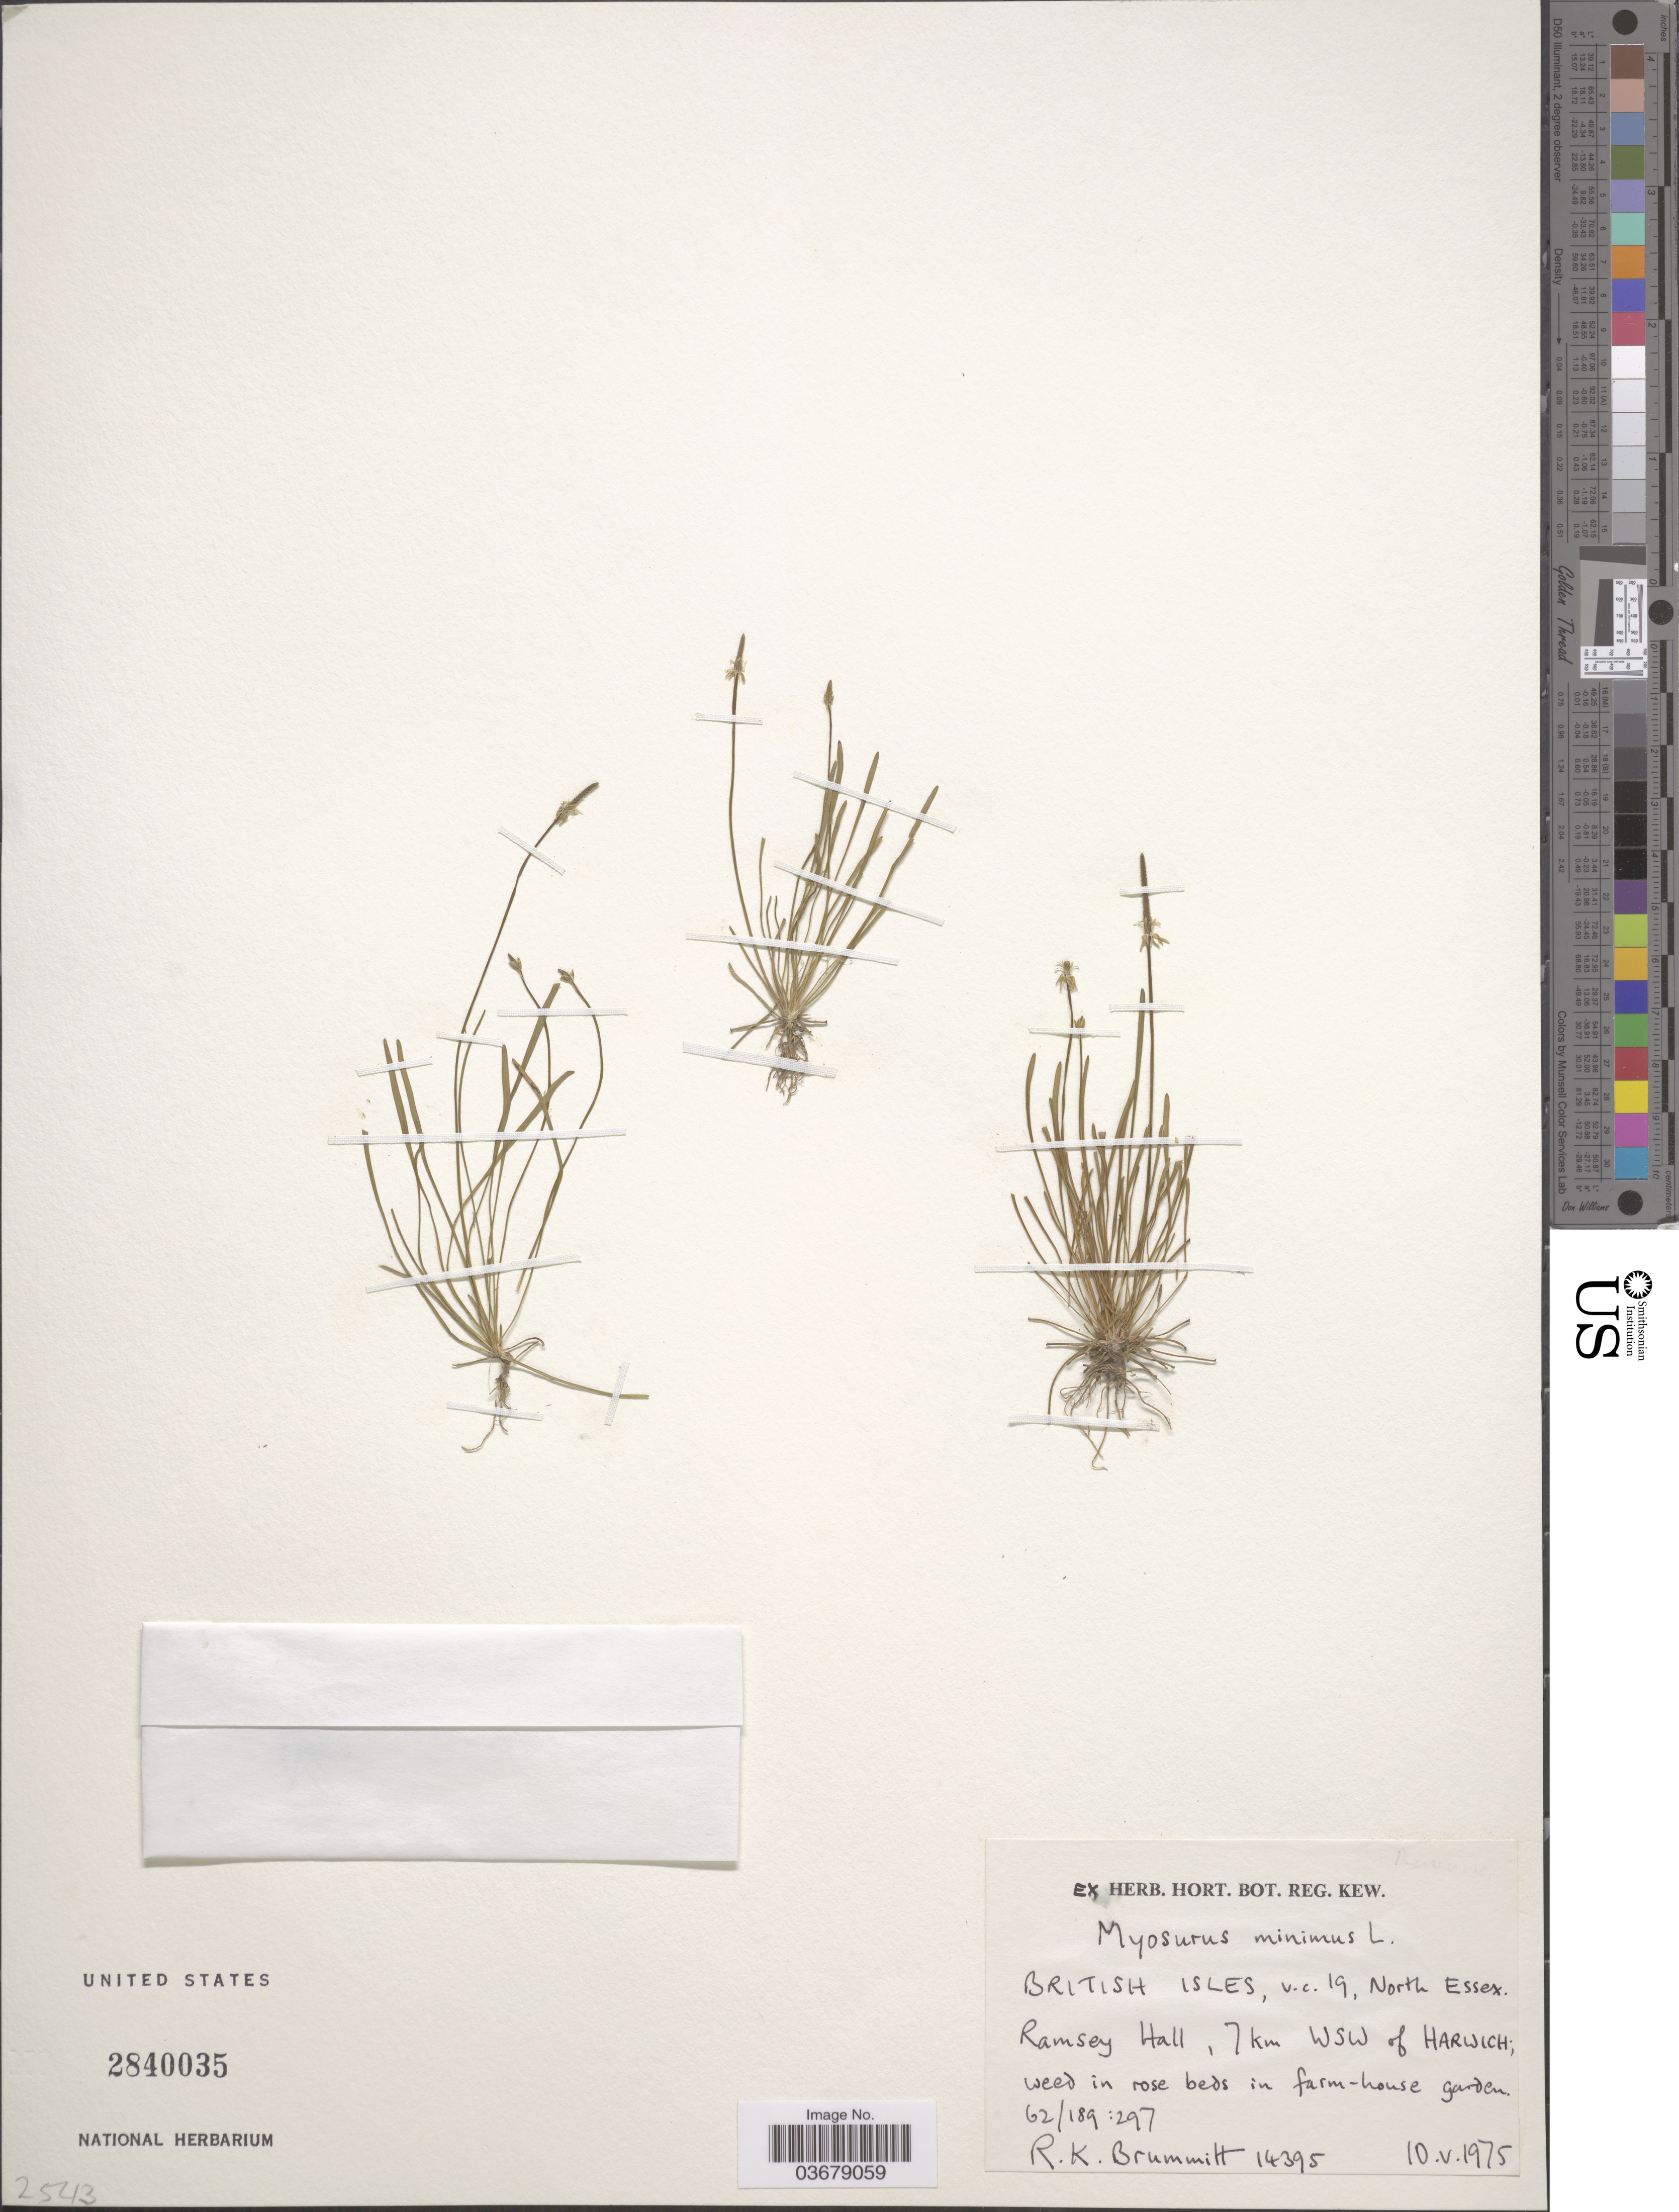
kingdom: Plantae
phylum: Tracheophyta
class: Magnoliopsida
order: Ranunculales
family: Ranunculaceae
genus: Myosurus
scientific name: Myosurus minimus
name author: L.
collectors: R. Brummitt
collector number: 14395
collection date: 1975-05-10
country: United Kingdom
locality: British Isles. North Essex. Ramsey Hall, 7 km WSW of Harwich.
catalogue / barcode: US 2840035